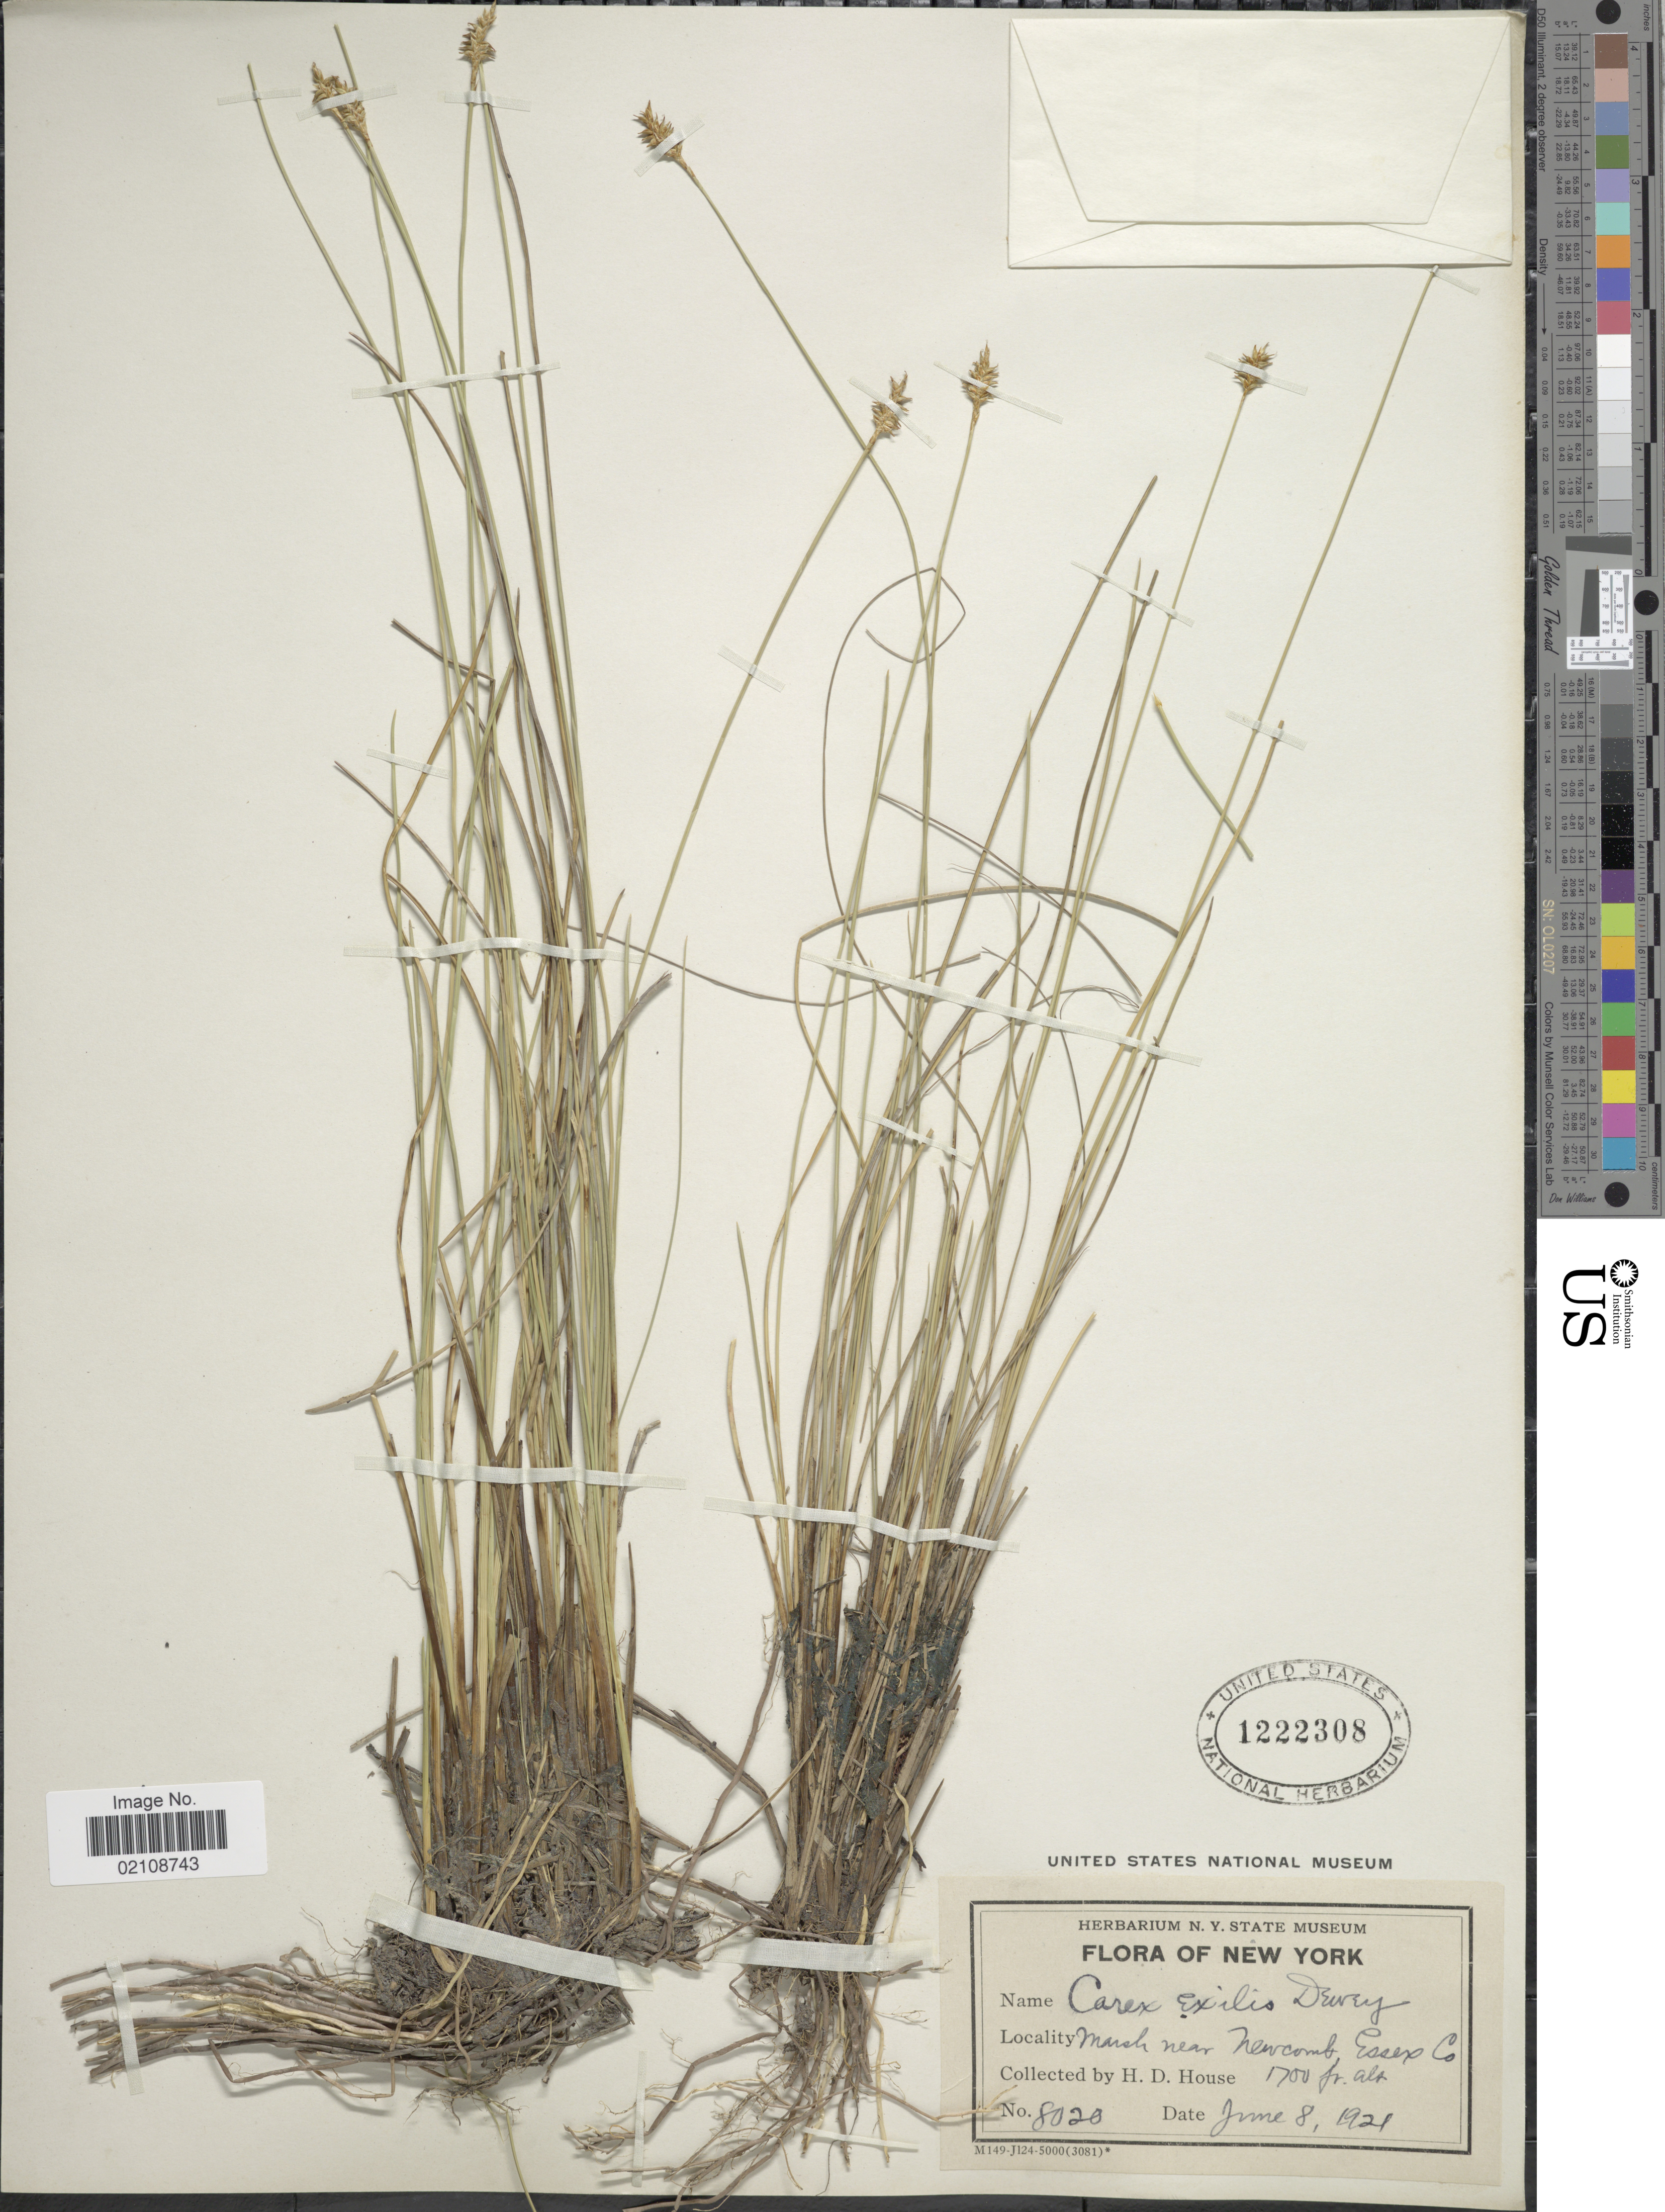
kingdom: Plantae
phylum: Tracheophyta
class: Liliopsida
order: Poales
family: Cyperaceae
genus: Carex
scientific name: Carex exilis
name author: Dewey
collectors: H. D. House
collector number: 8020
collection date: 1921-06-08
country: United States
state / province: New York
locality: Marsh near Newcomb, Essex Co.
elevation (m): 518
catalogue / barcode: US 1222308